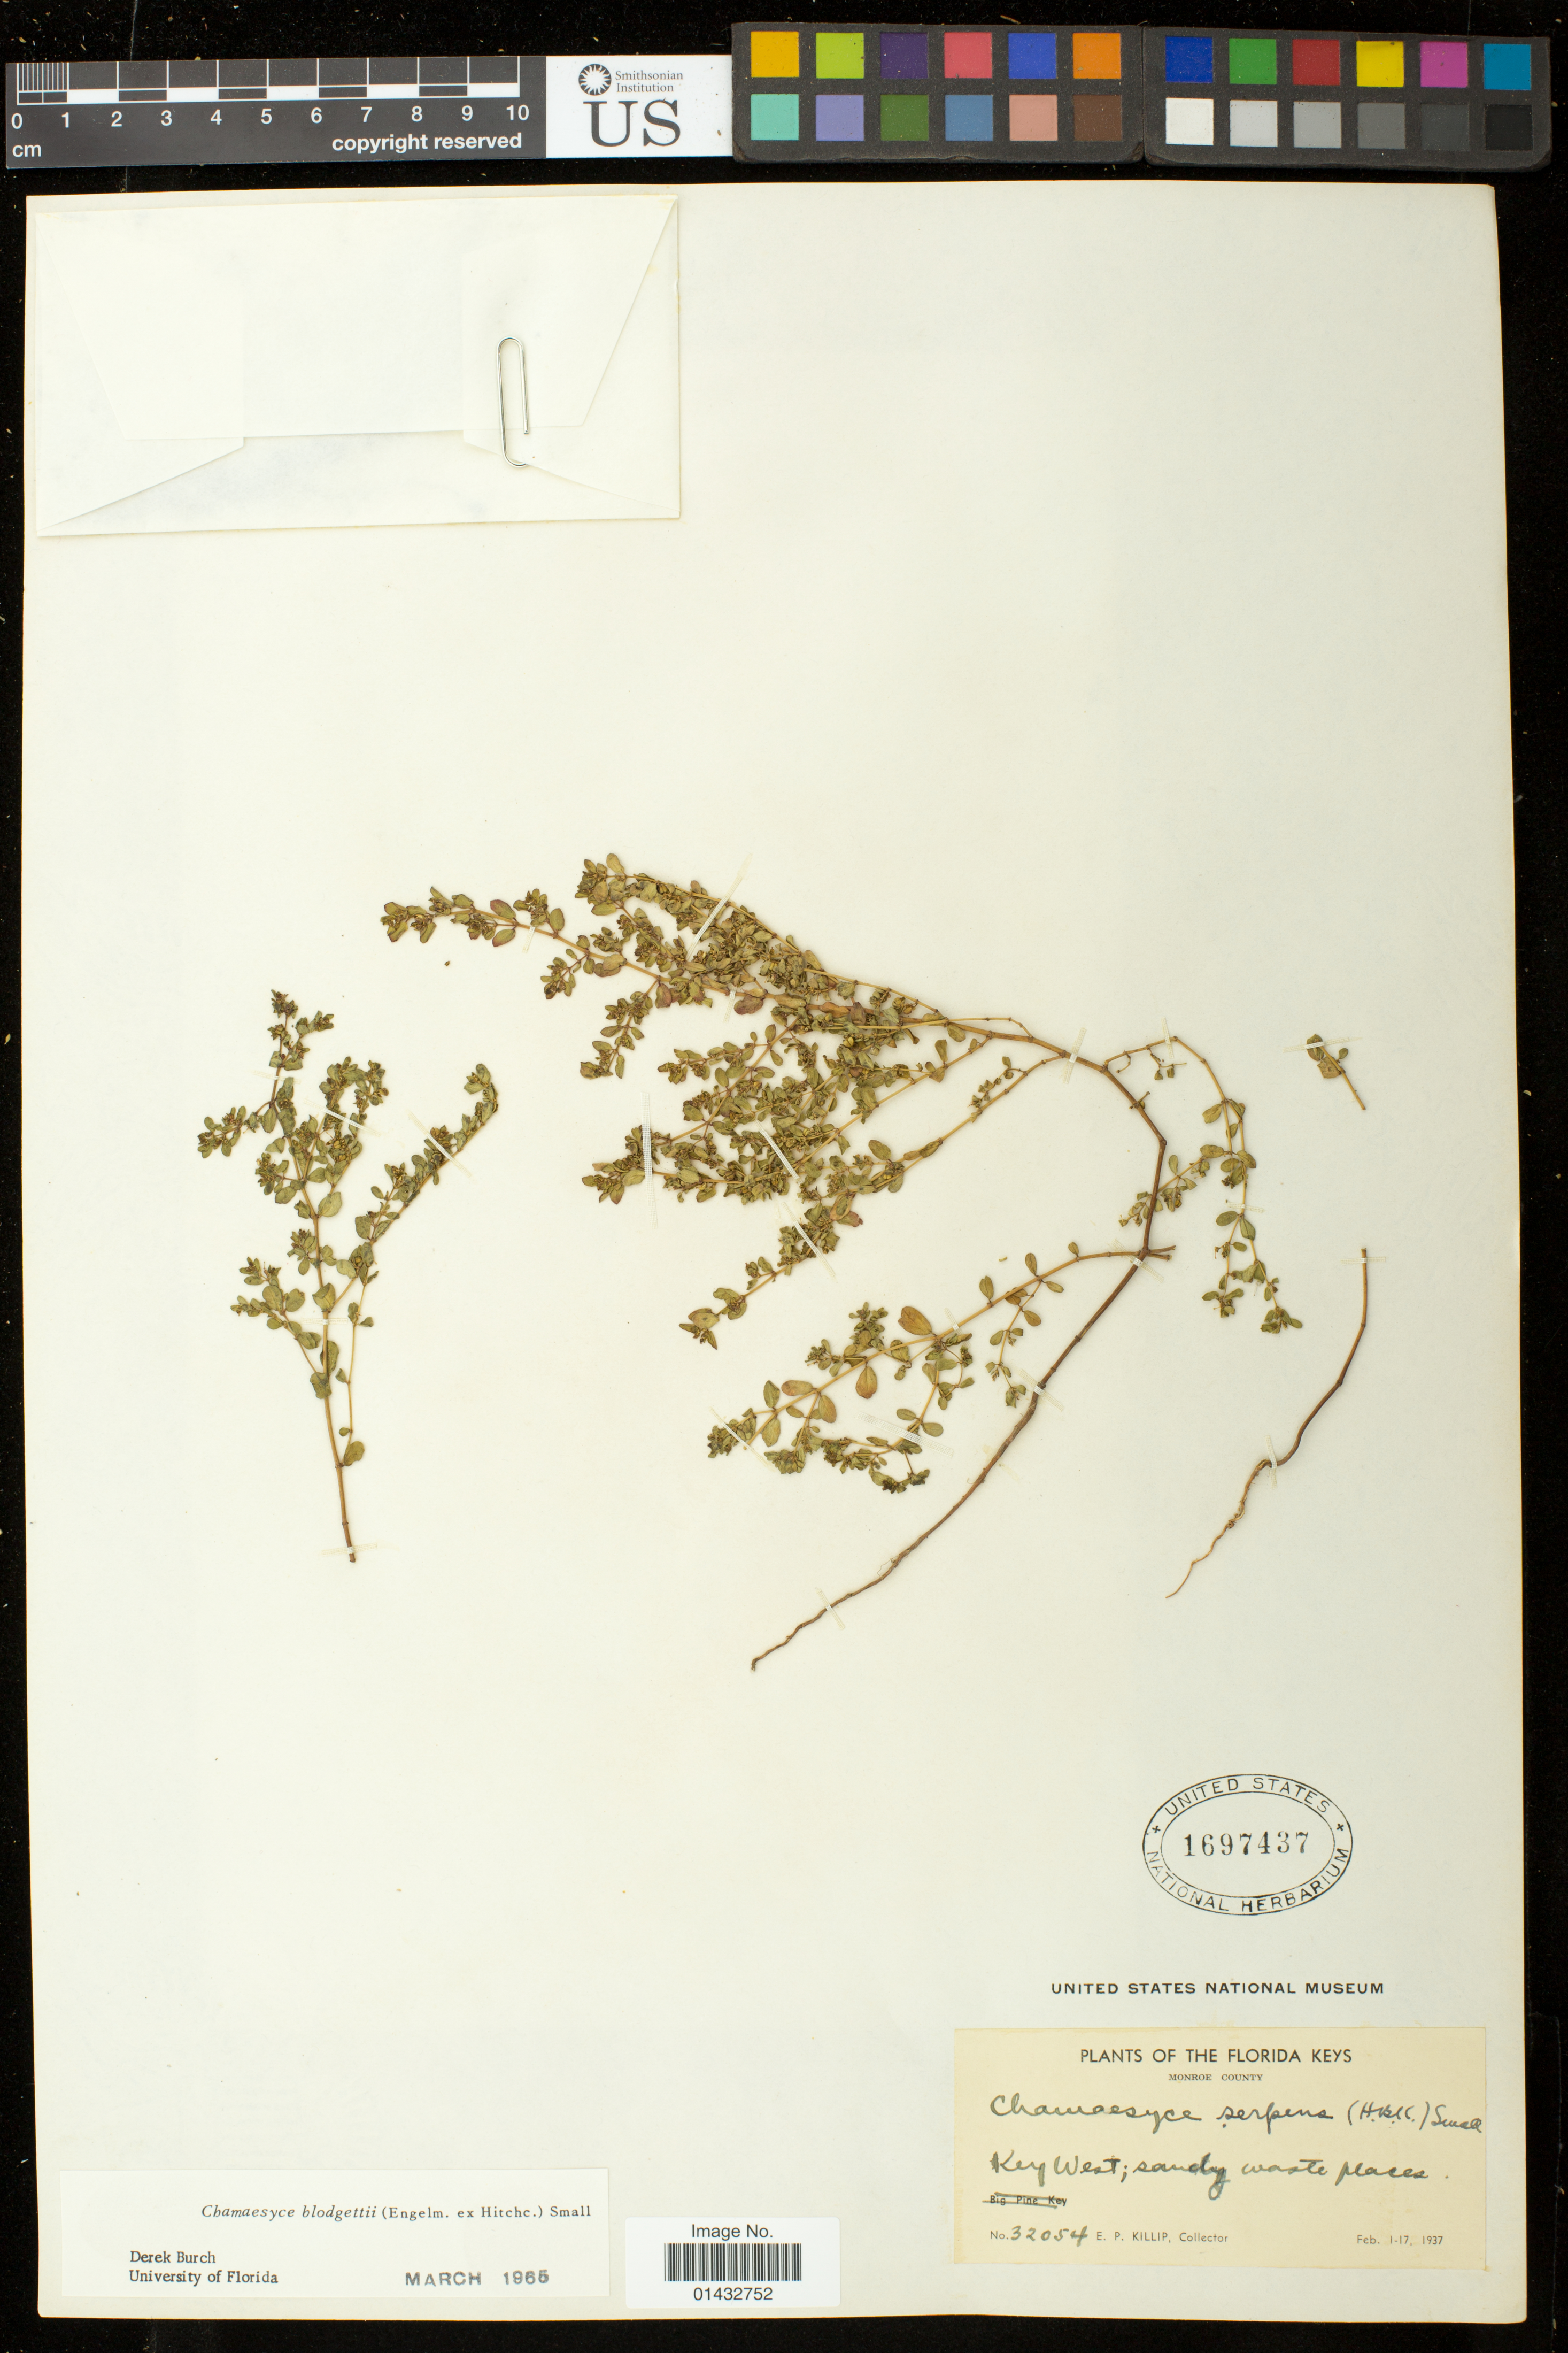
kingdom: Plantae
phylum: Tracheophyta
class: Magnoliopsida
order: Malpighiales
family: Euphorbiaceae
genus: Euphorbia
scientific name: Euphorbia blodgettii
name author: Engelm. ex Hitchc.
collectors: E. P. Killip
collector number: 32054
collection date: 1937-02-01/1937-02-17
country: United States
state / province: Florida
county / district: Monroe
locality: Key West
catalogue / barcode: US 1697437